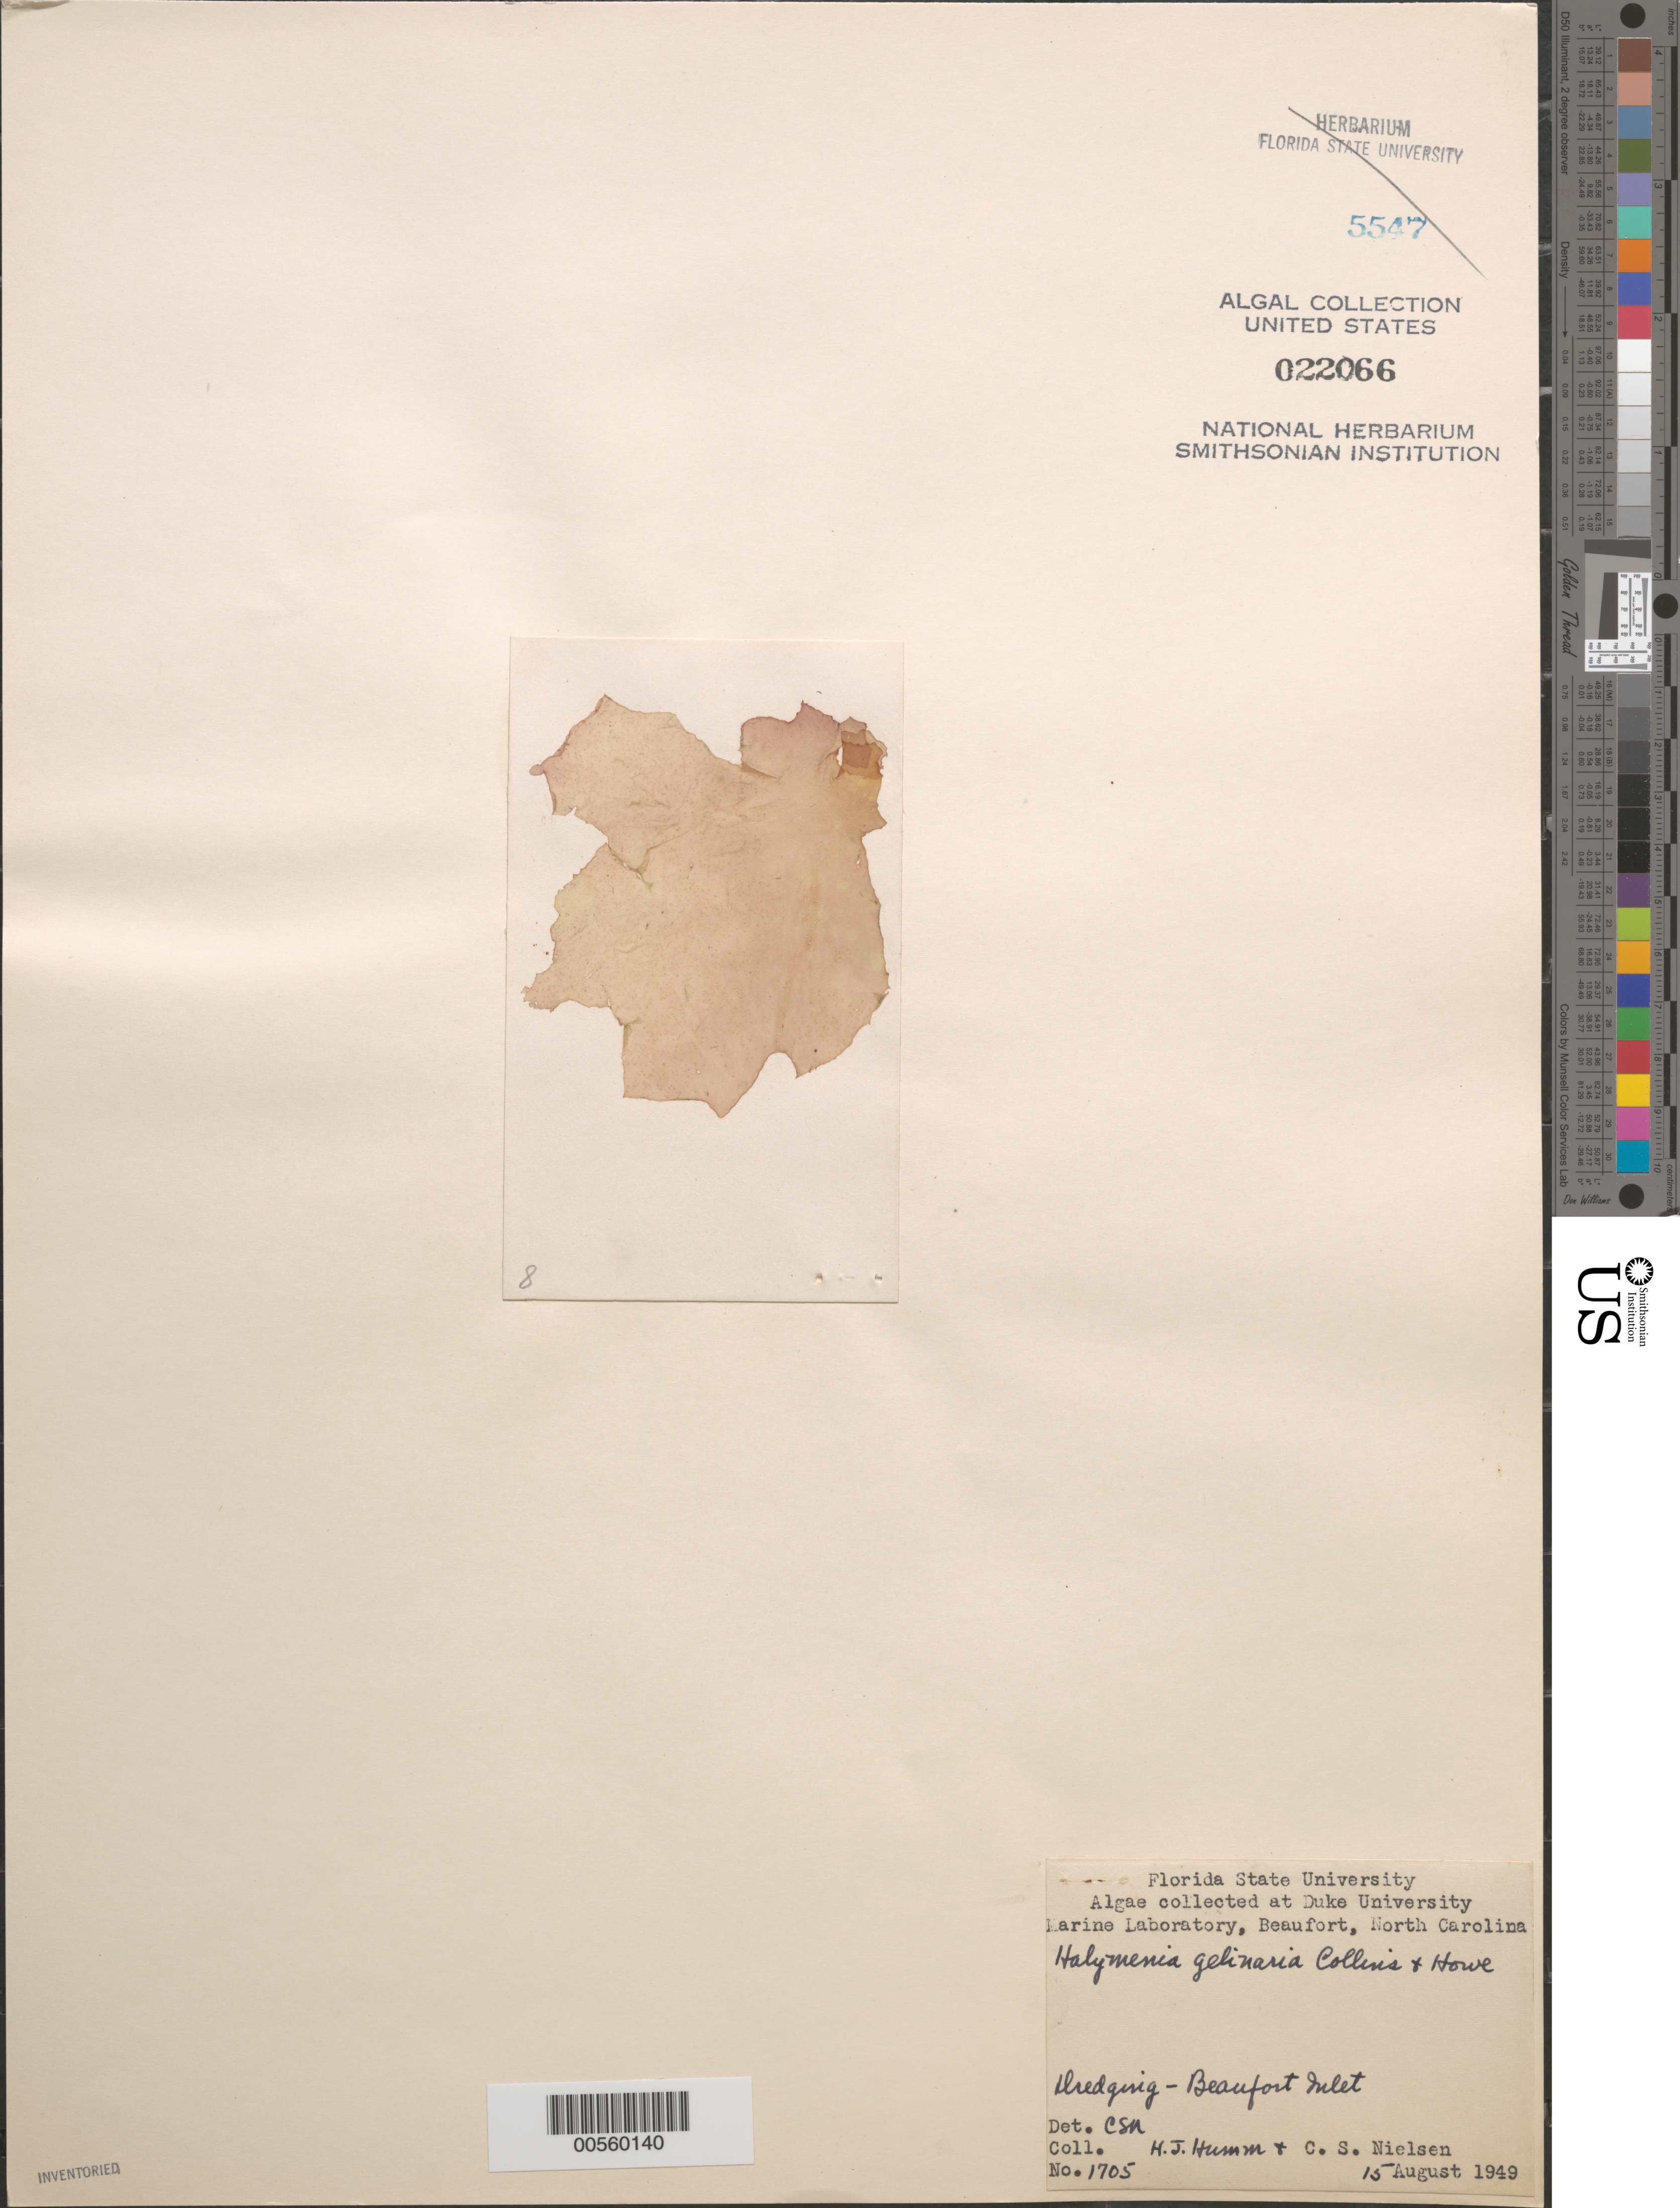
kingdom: Plantae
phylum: Rhodophyta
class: Florideophyceae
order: Halymeniales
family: Halymeniaceae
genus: Halymenia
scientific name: Halymenia gelinaria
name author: Collins & M. Howe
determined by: Nielsen, C. S.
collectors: H. J. Humm & C. S. Nielsen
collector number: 1705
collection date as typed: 15 Aug 1949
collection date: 1949-08-15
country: United States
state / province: North Carolina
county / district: Carteret County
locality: Beaufort Inlet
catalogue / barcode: US 22066